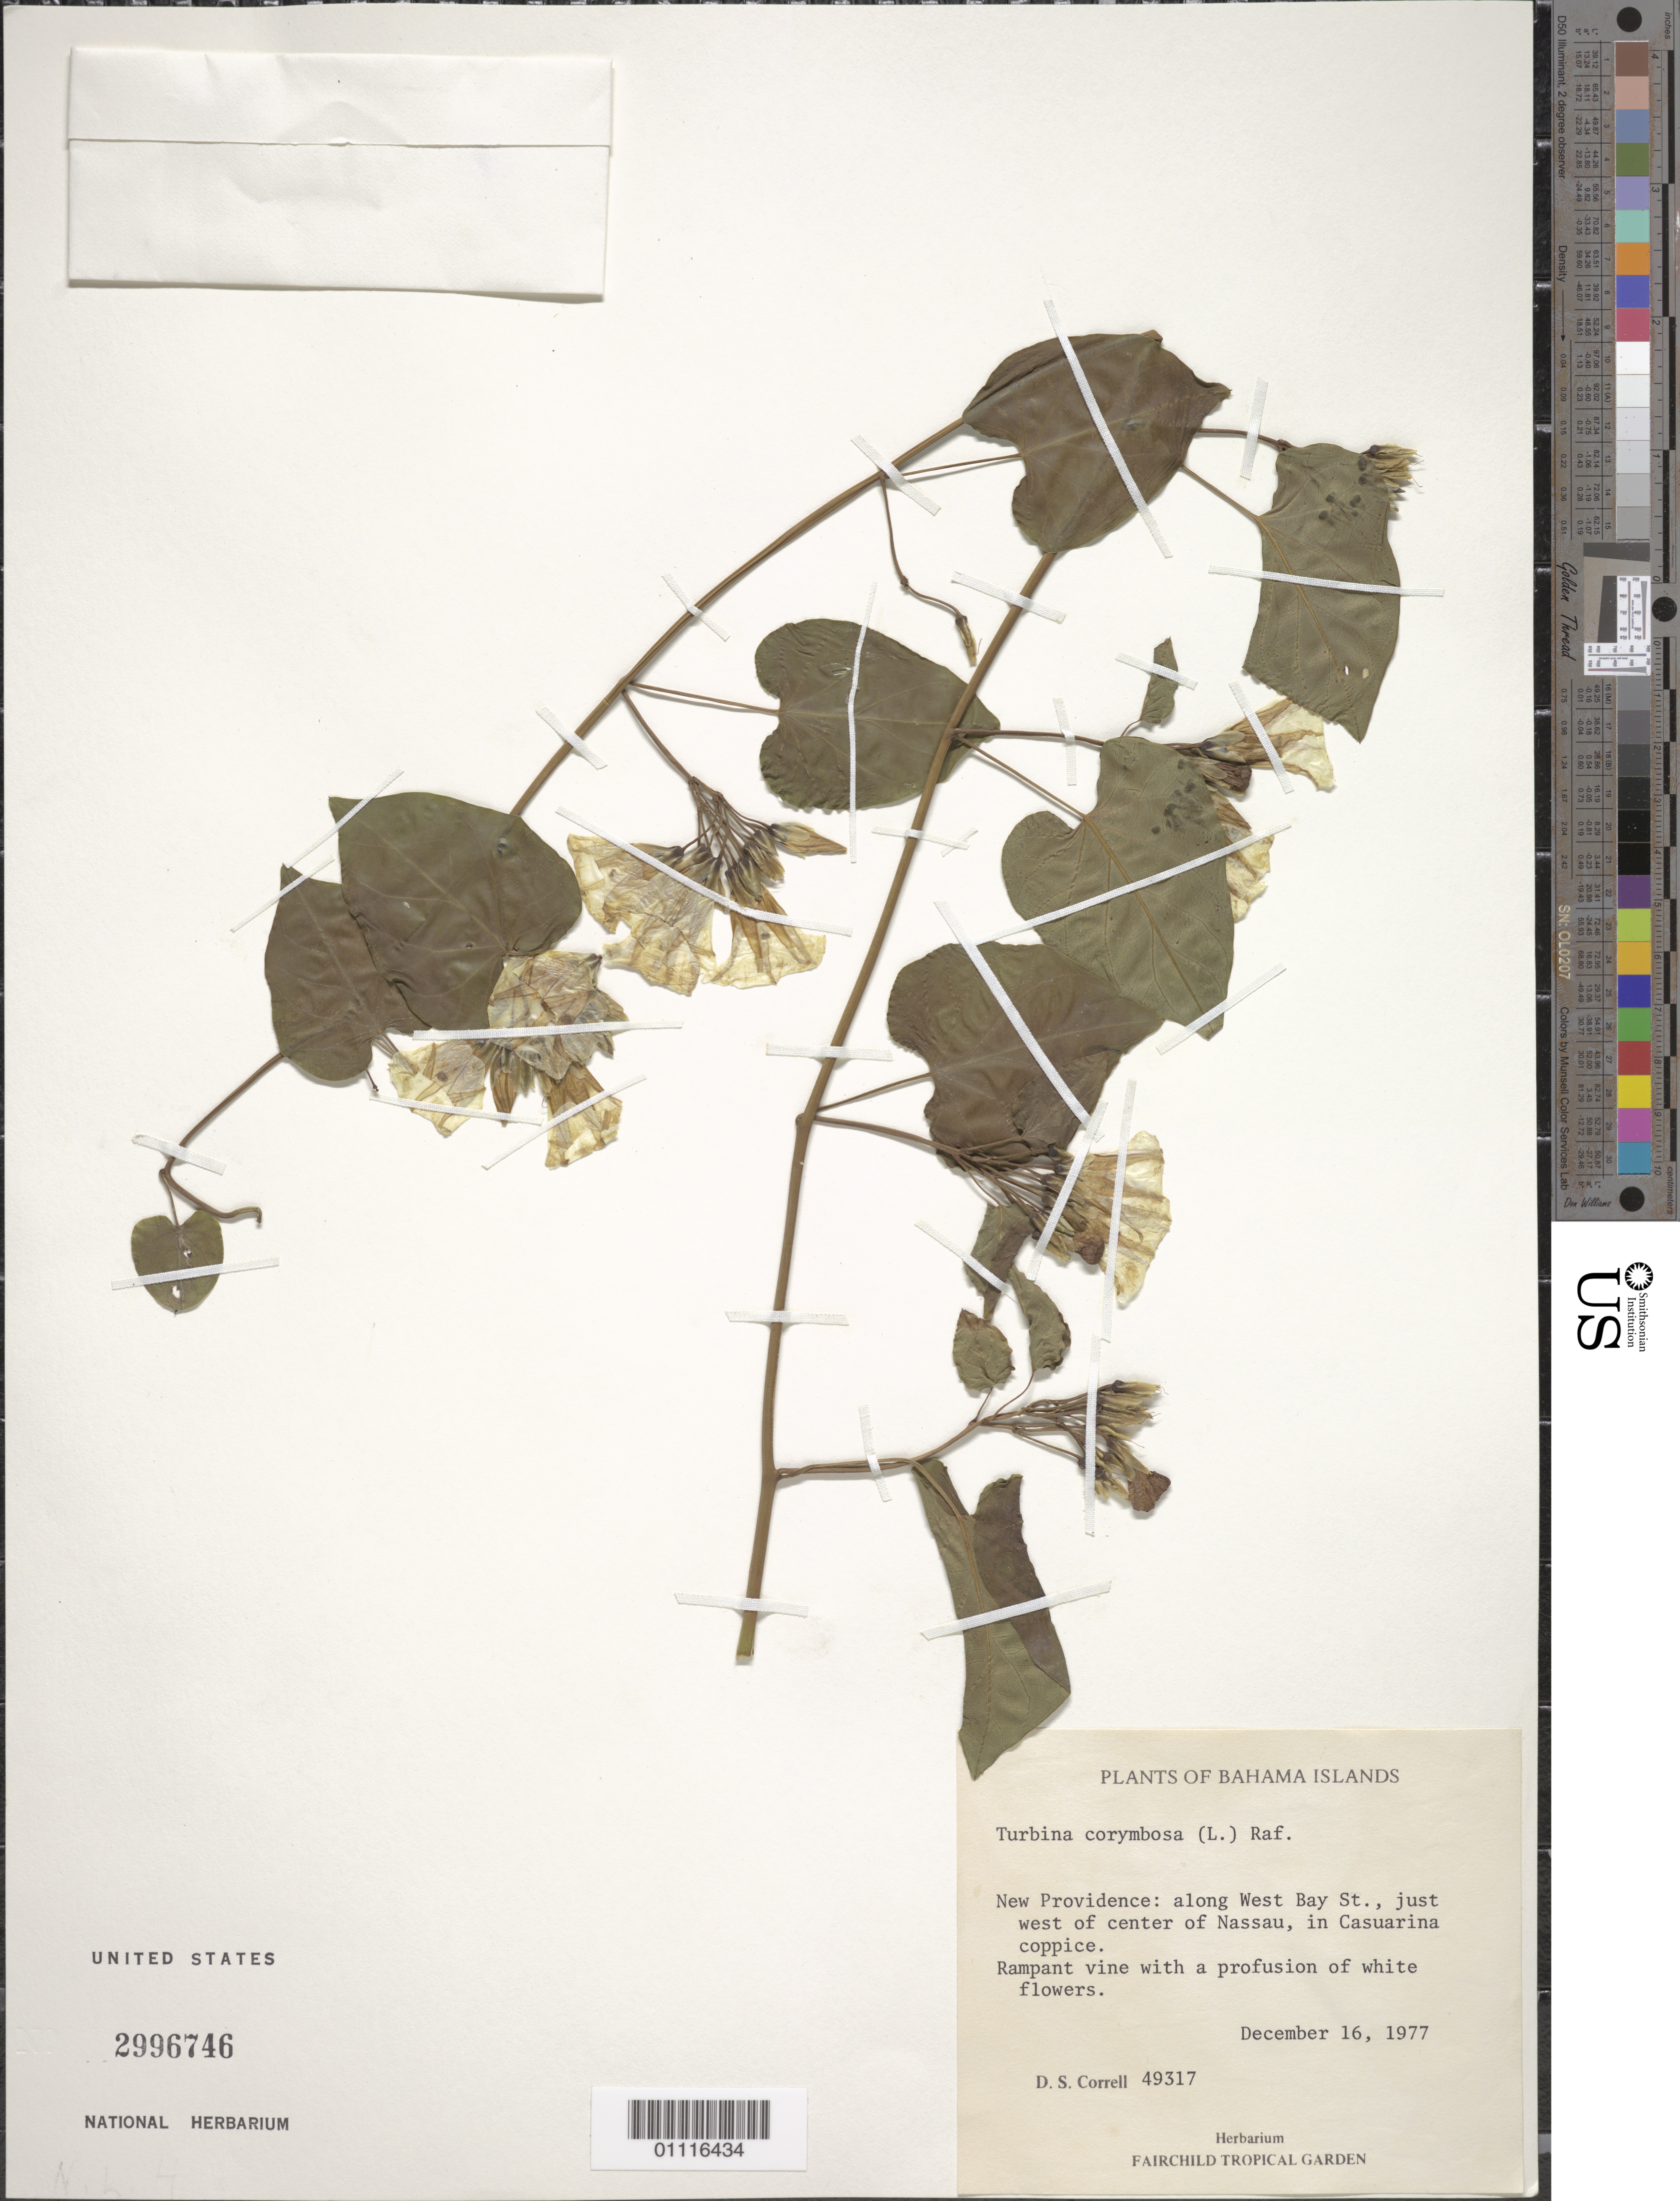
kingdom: Plantae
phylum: Tracheophyta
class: Magnoliopsida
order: Solanales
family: Convolvulaceae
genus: Turbina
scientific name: Turbina corymbosa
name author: (L.) Raf.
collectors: D. S. Correll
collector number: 49317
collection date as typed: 16 Dec 1977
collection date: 1977-12-16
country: Bahamas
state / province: New Providence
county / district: Nassau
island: New Providence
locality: Along West Bay St., just W of center of Nassau, in Casuarina coppice.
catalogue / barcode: US 2996746